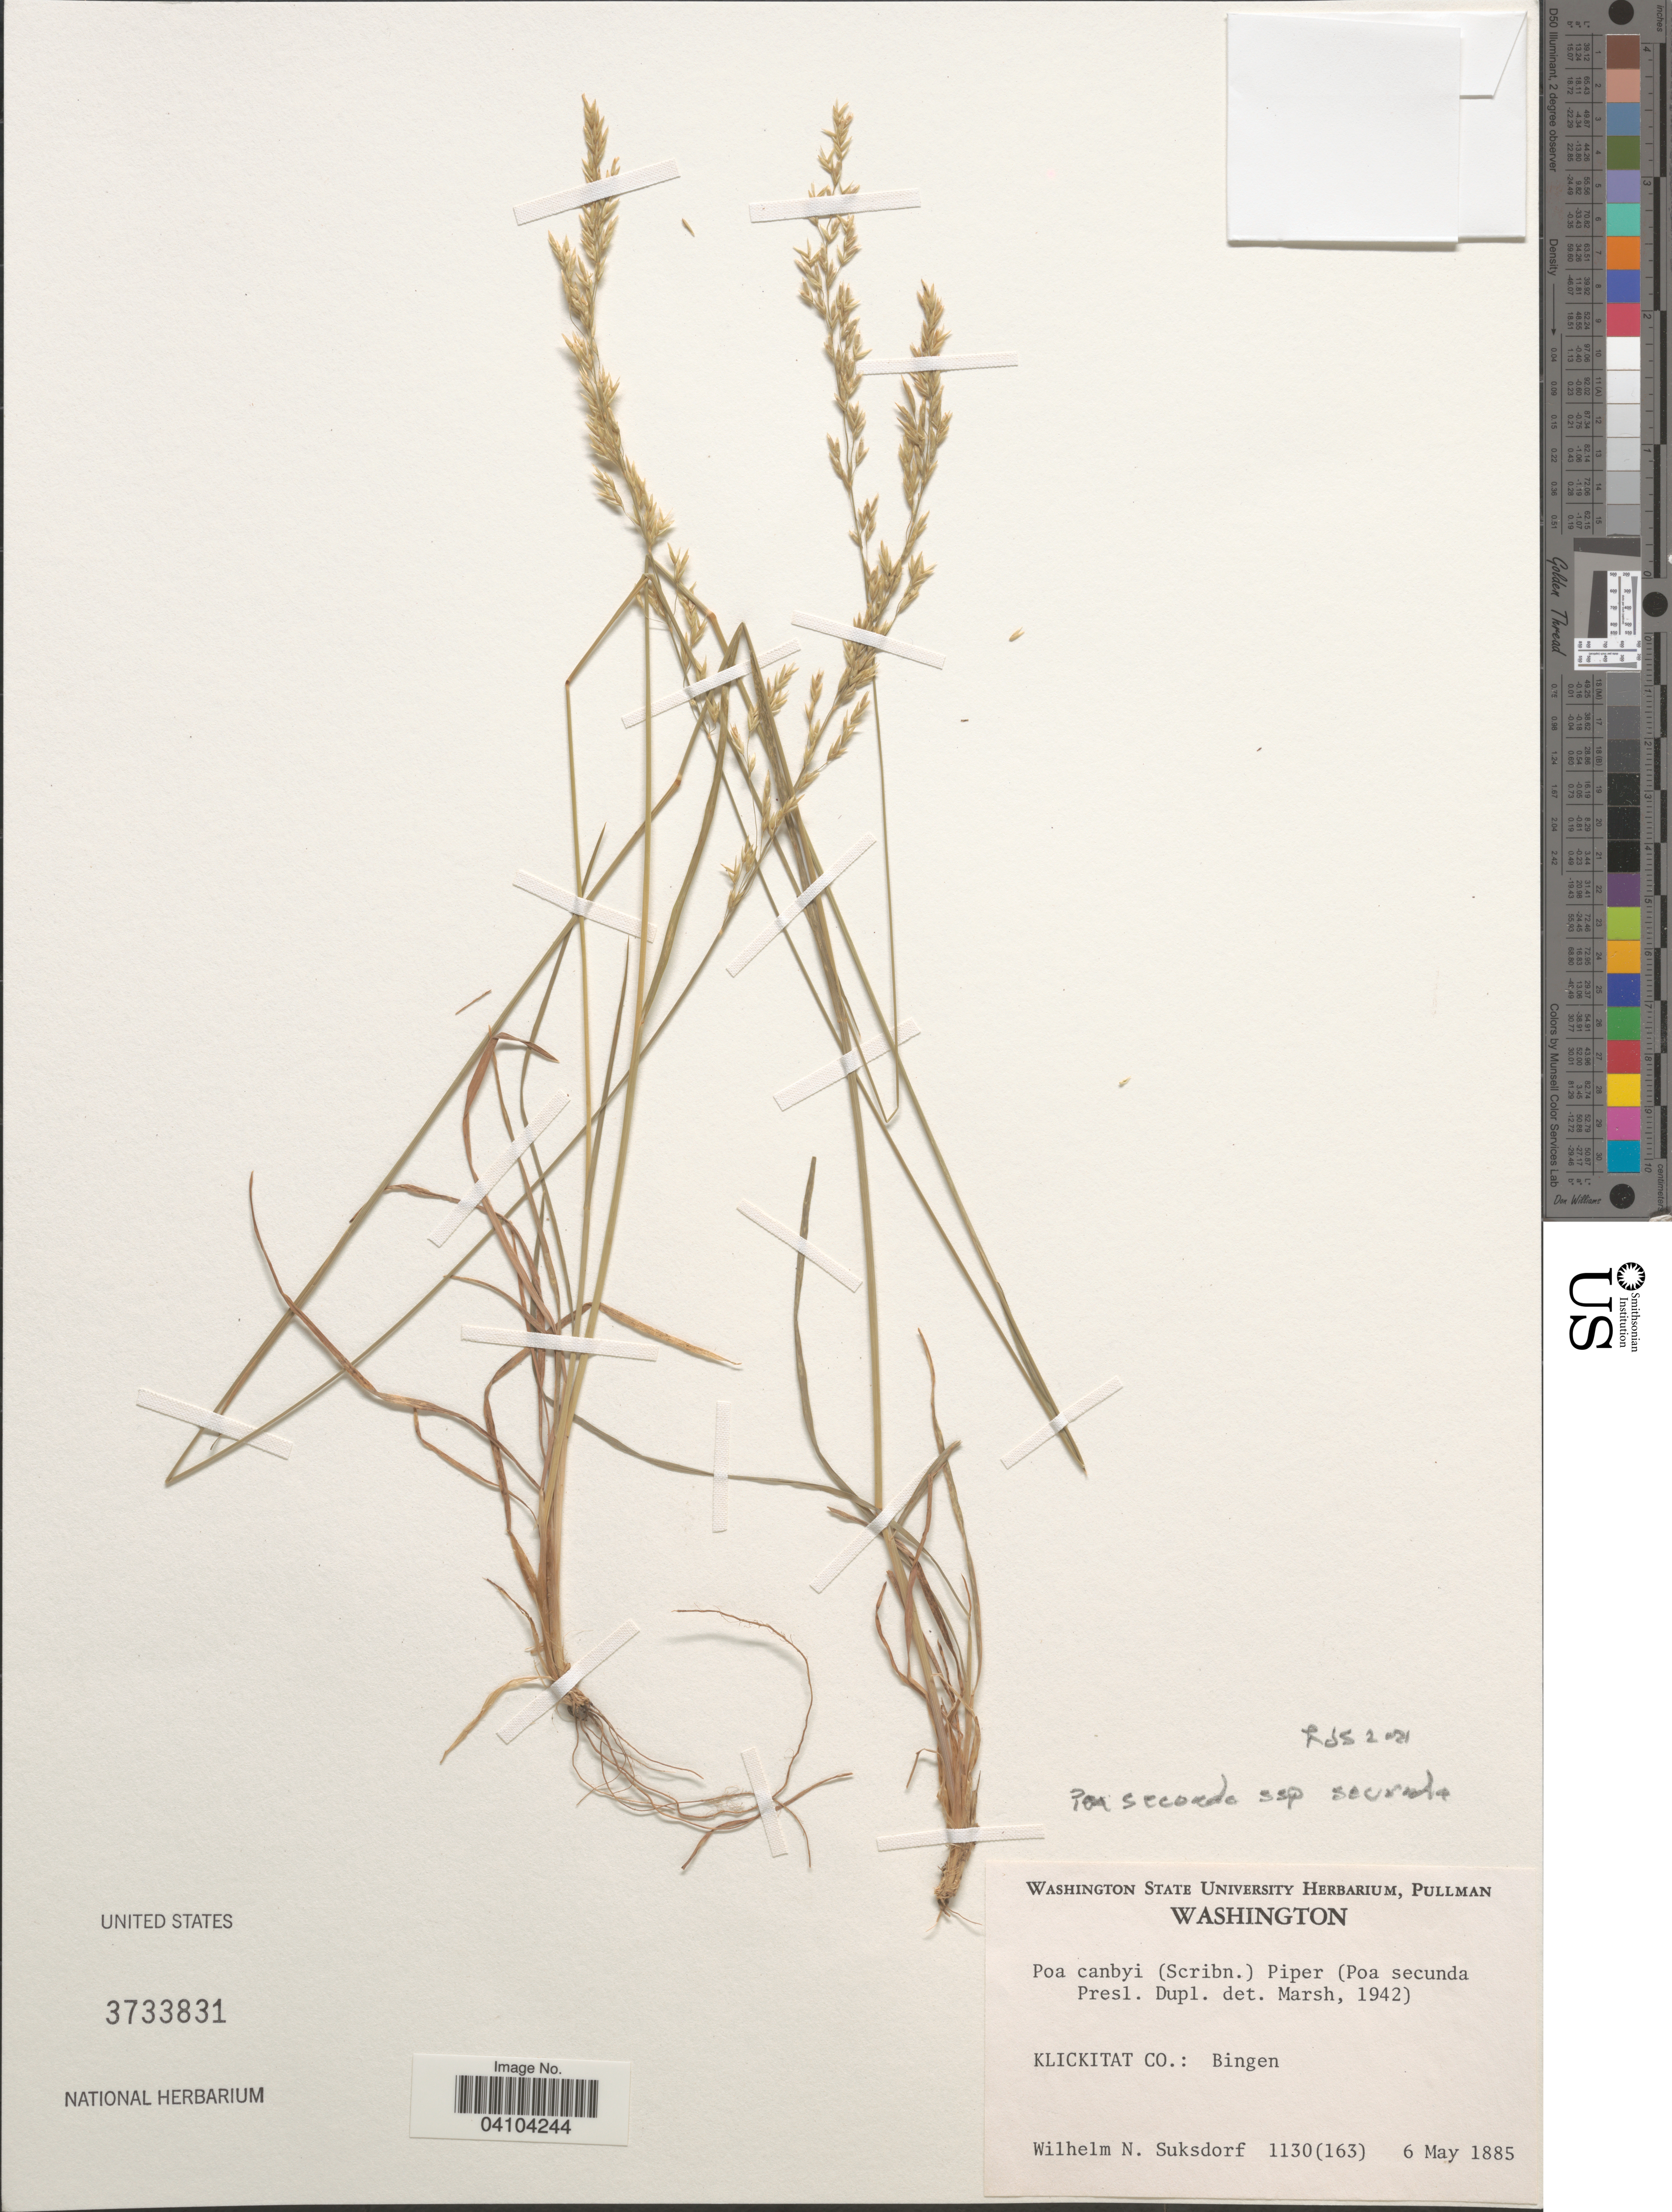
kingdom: Plantae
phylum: Tracheophyta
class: Liliopsida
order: Poales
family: Poaceae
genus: Poa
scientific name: Poa secunda subsp. secunda var. secunda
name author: J. Presl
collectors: W. N. Suksdorf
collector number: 1130(163)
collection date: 1885-05-06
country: United States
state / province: Washington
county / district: Klickitat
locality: Klickitat Co.: Bingen.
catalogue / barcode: US 3733831